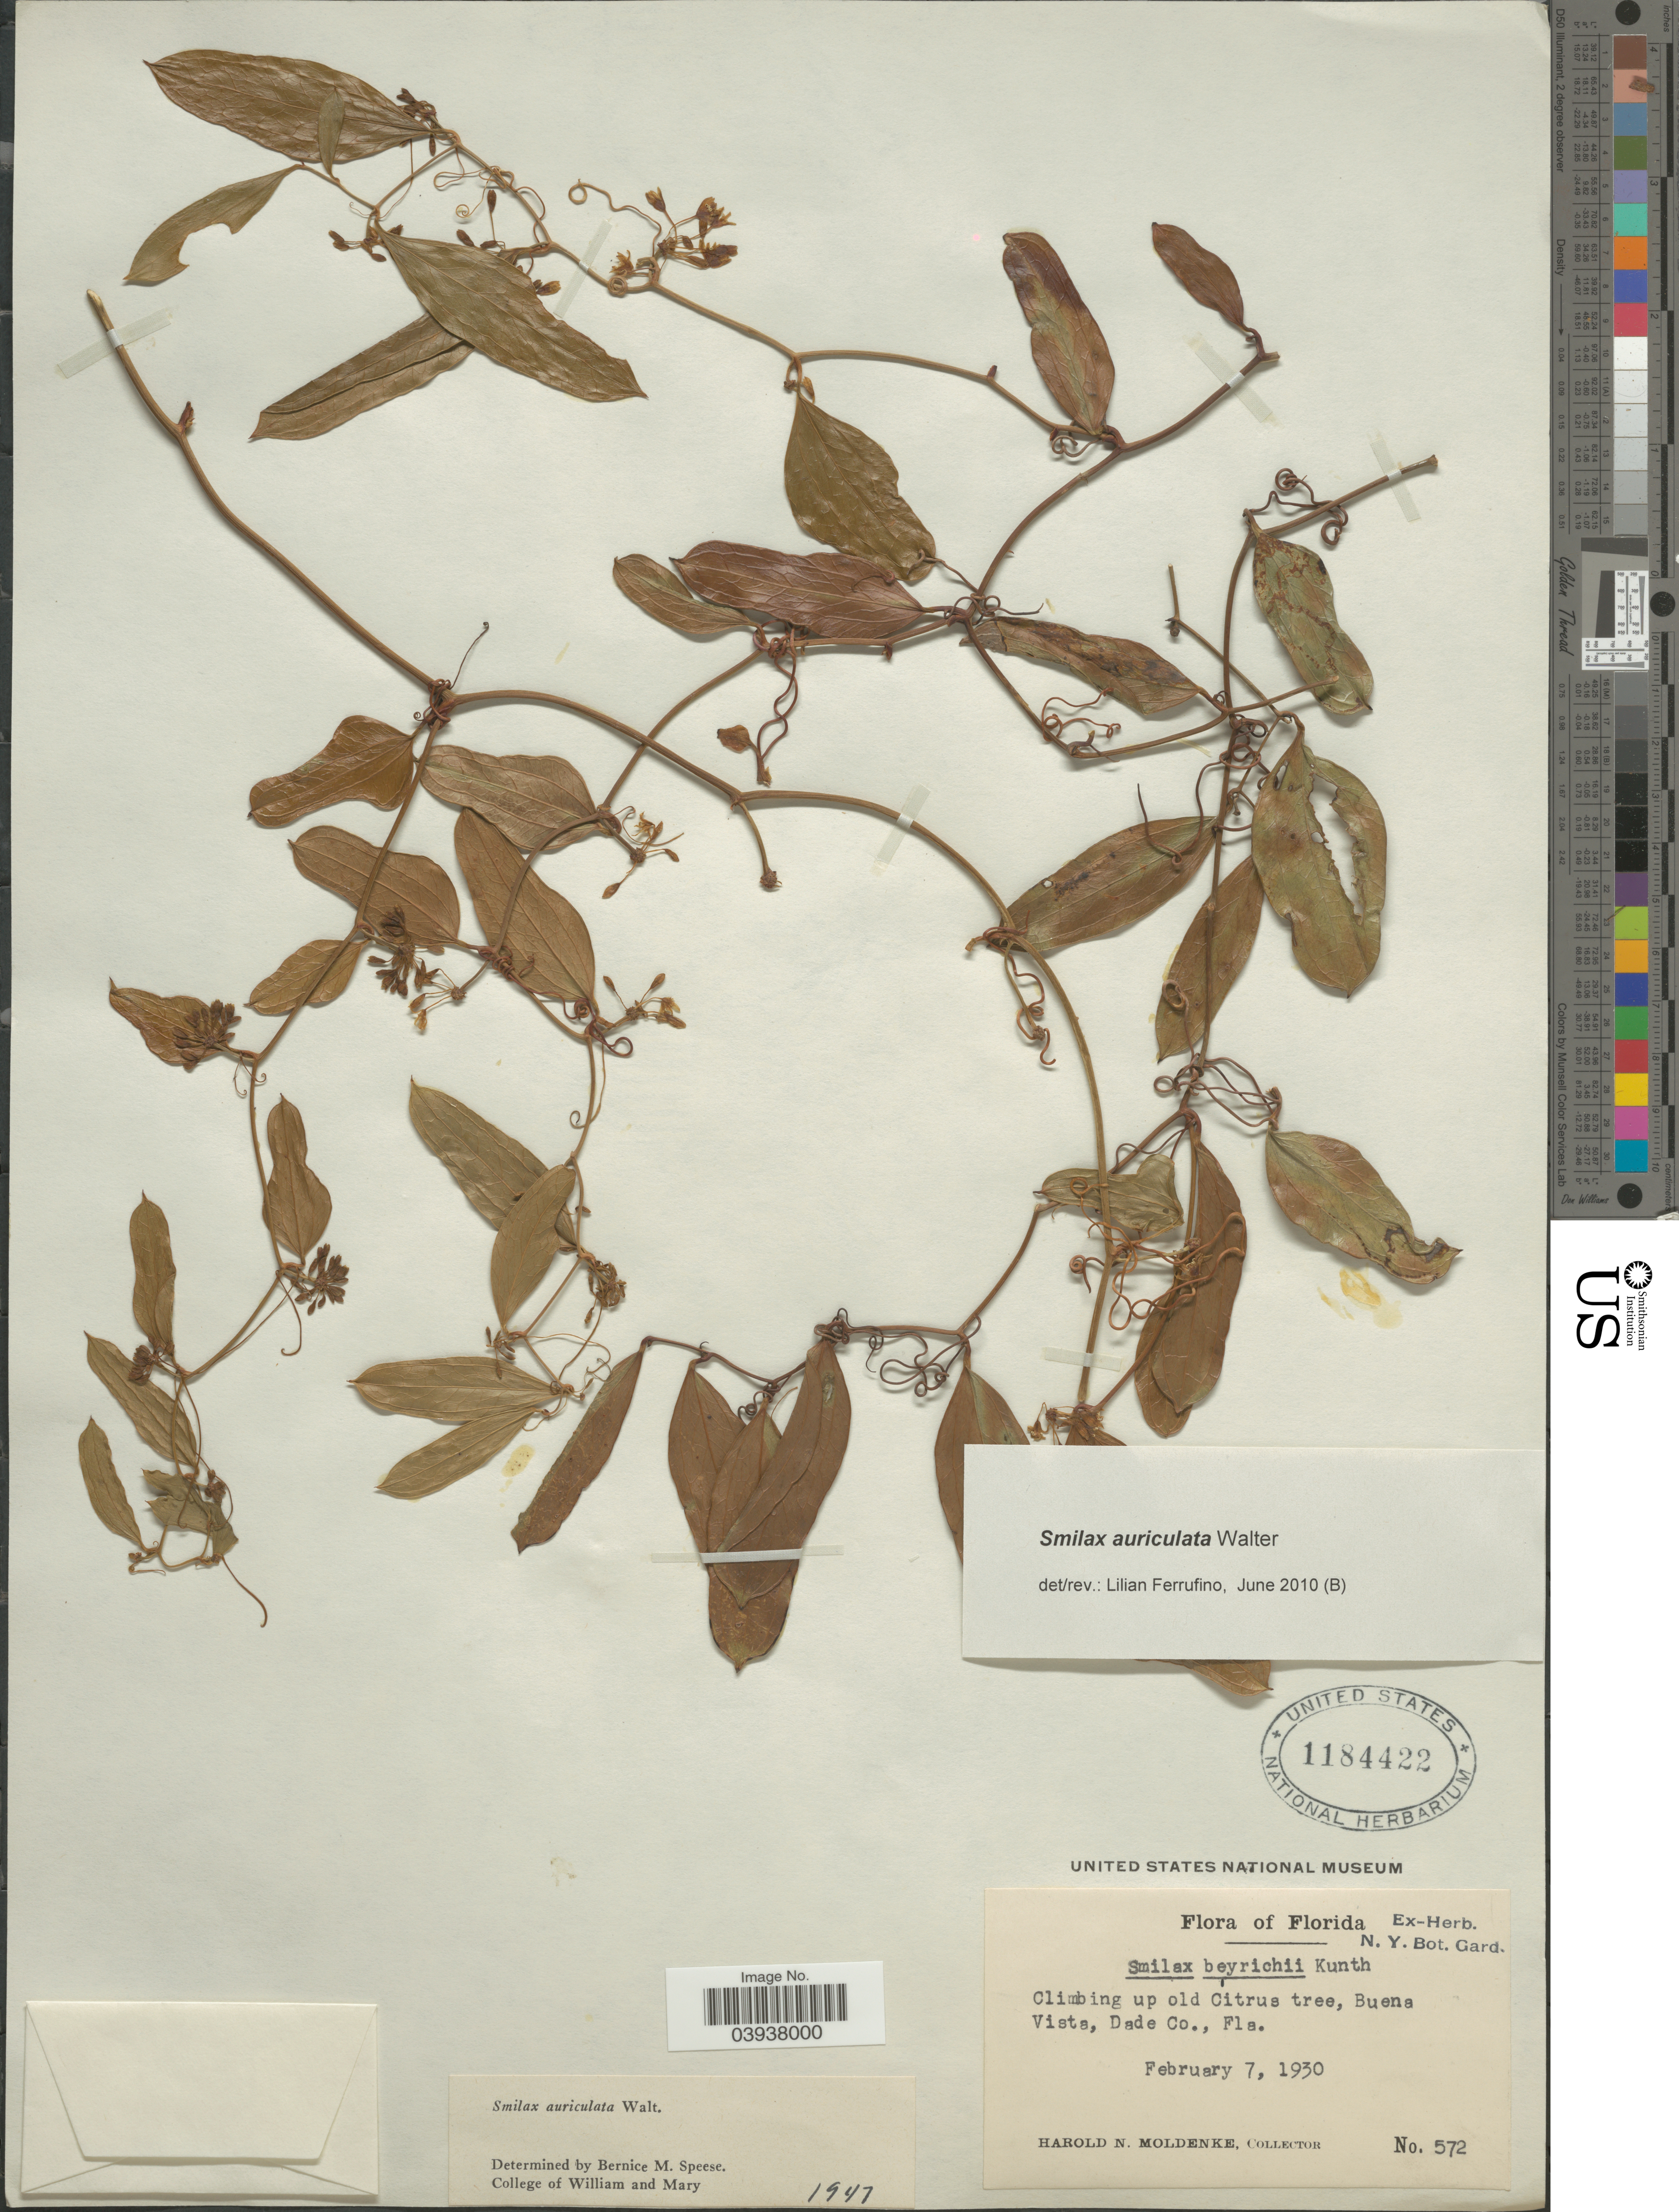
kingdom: Plantae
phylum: Tracheophyta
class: Liliopsida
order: Liliales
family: Smilacaceae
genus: Smilax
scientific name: Smilax auriculata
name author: Walter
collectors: H. N. Moldenke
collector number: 572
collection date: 1930-02-07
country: United States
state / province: Florida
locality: Buena Vista, Dade Co.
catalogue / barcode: US 1184422